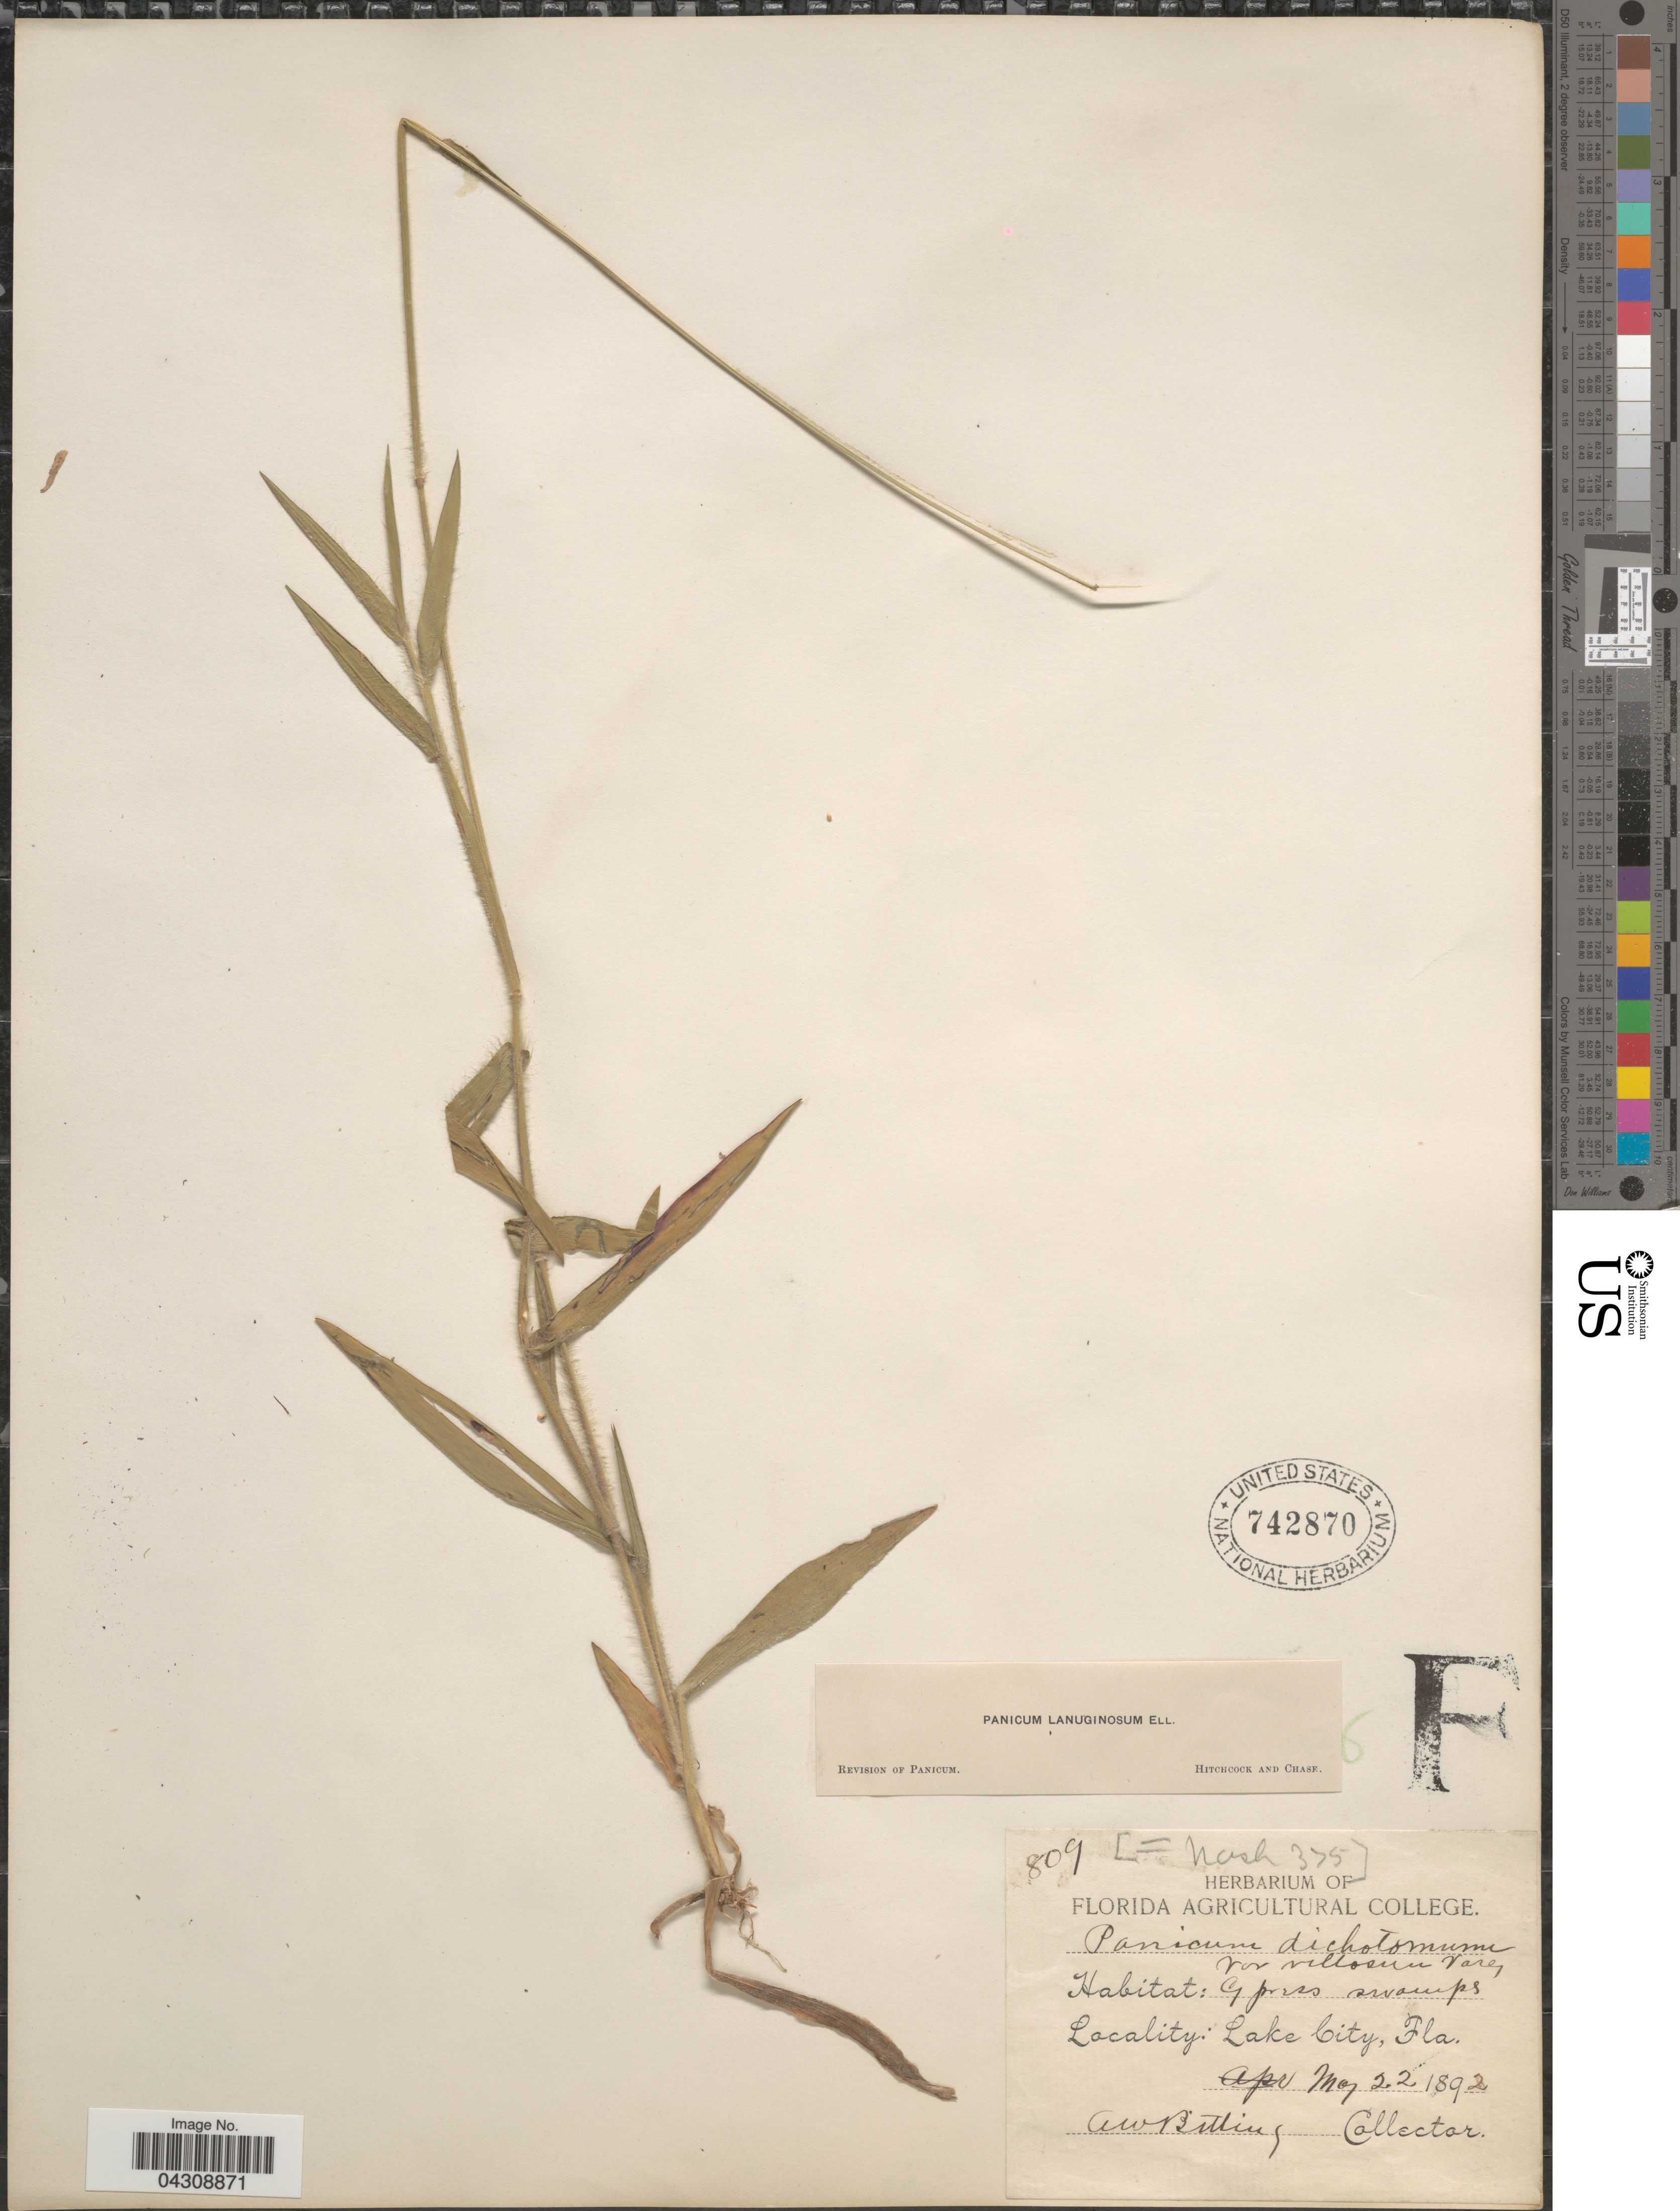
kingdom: Plantae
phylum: Tracheophyta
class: Liliopsida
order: Poales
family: Poaceae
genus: Dichanthelium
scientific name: Dichanthelium acuminatum var. acuminatum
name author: (Sw.) Gould & C.A. Clark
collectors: A. Bitting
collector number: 809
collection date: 1892-05-22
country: United States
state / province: Florida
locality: Cypress swamps. Lake City.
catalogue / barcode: US 742870